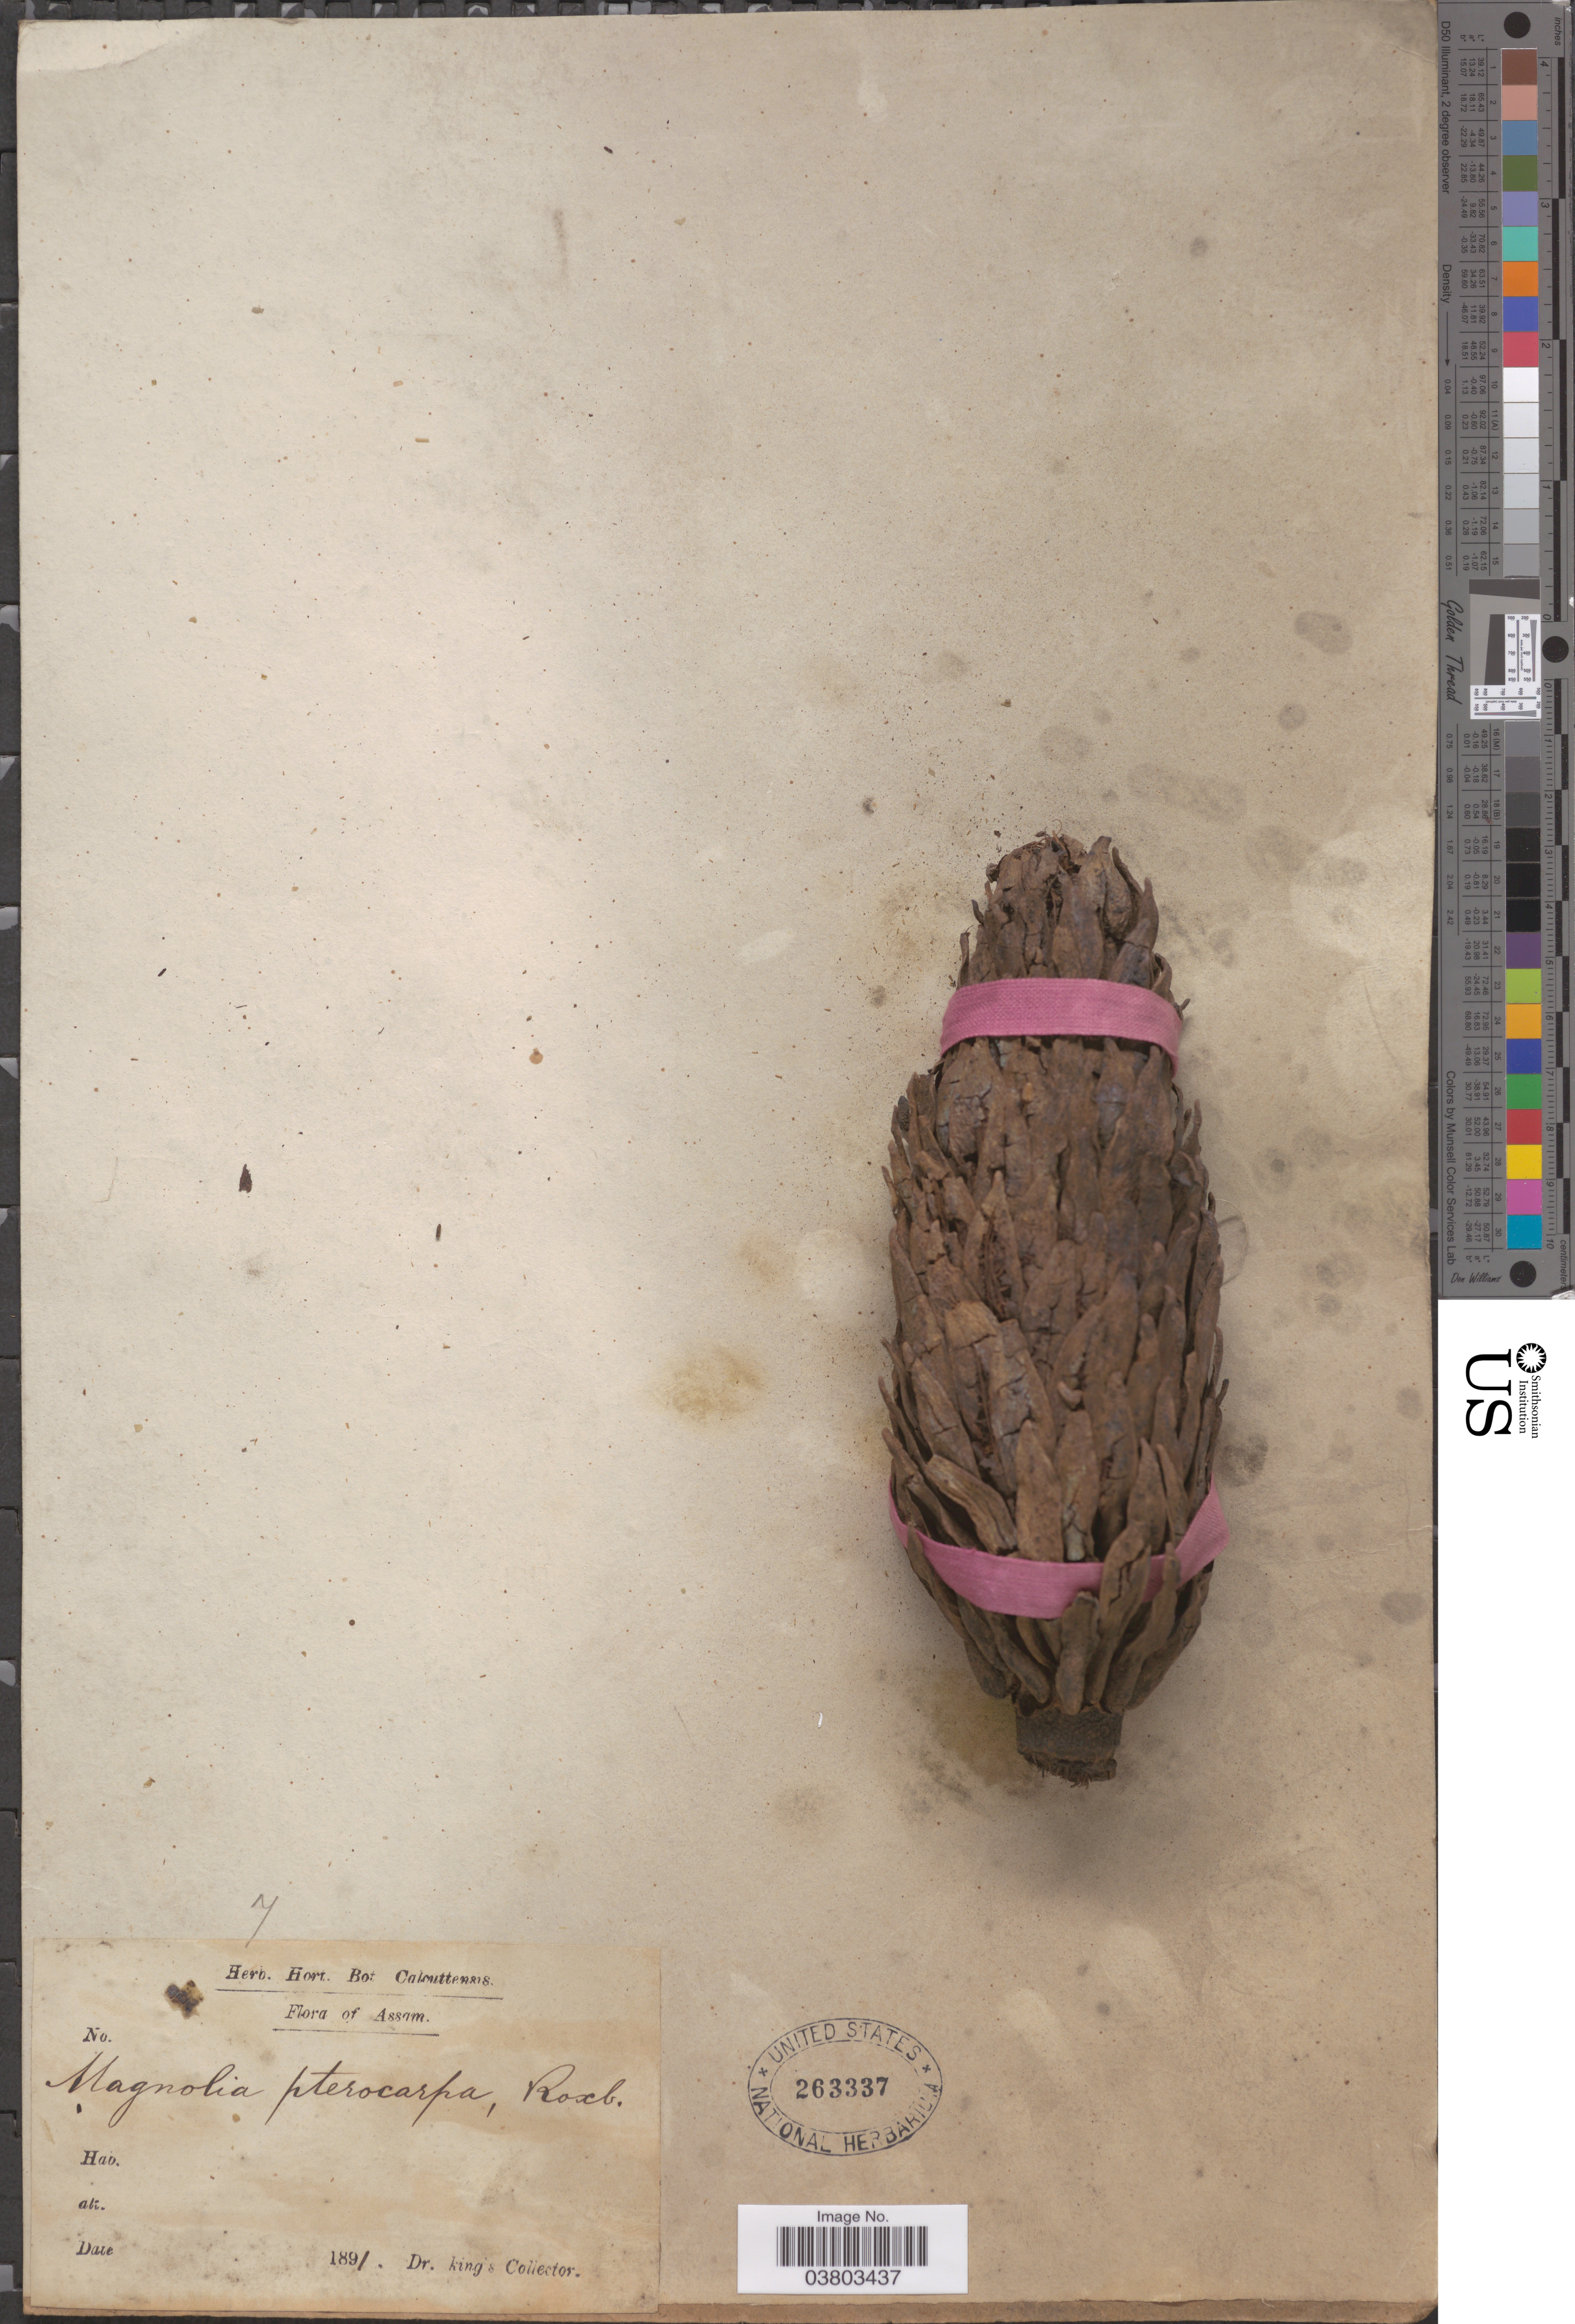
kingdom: Plantae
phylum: Tracheophyta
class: Magnoliopsida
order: Magnoliales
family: Magnoliaceae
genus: Magnolia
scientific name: Magnolia pterocarpa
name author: Roxb.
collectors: Dr. King's collector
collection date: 1891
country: India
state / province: Assam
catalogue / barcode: US 263337